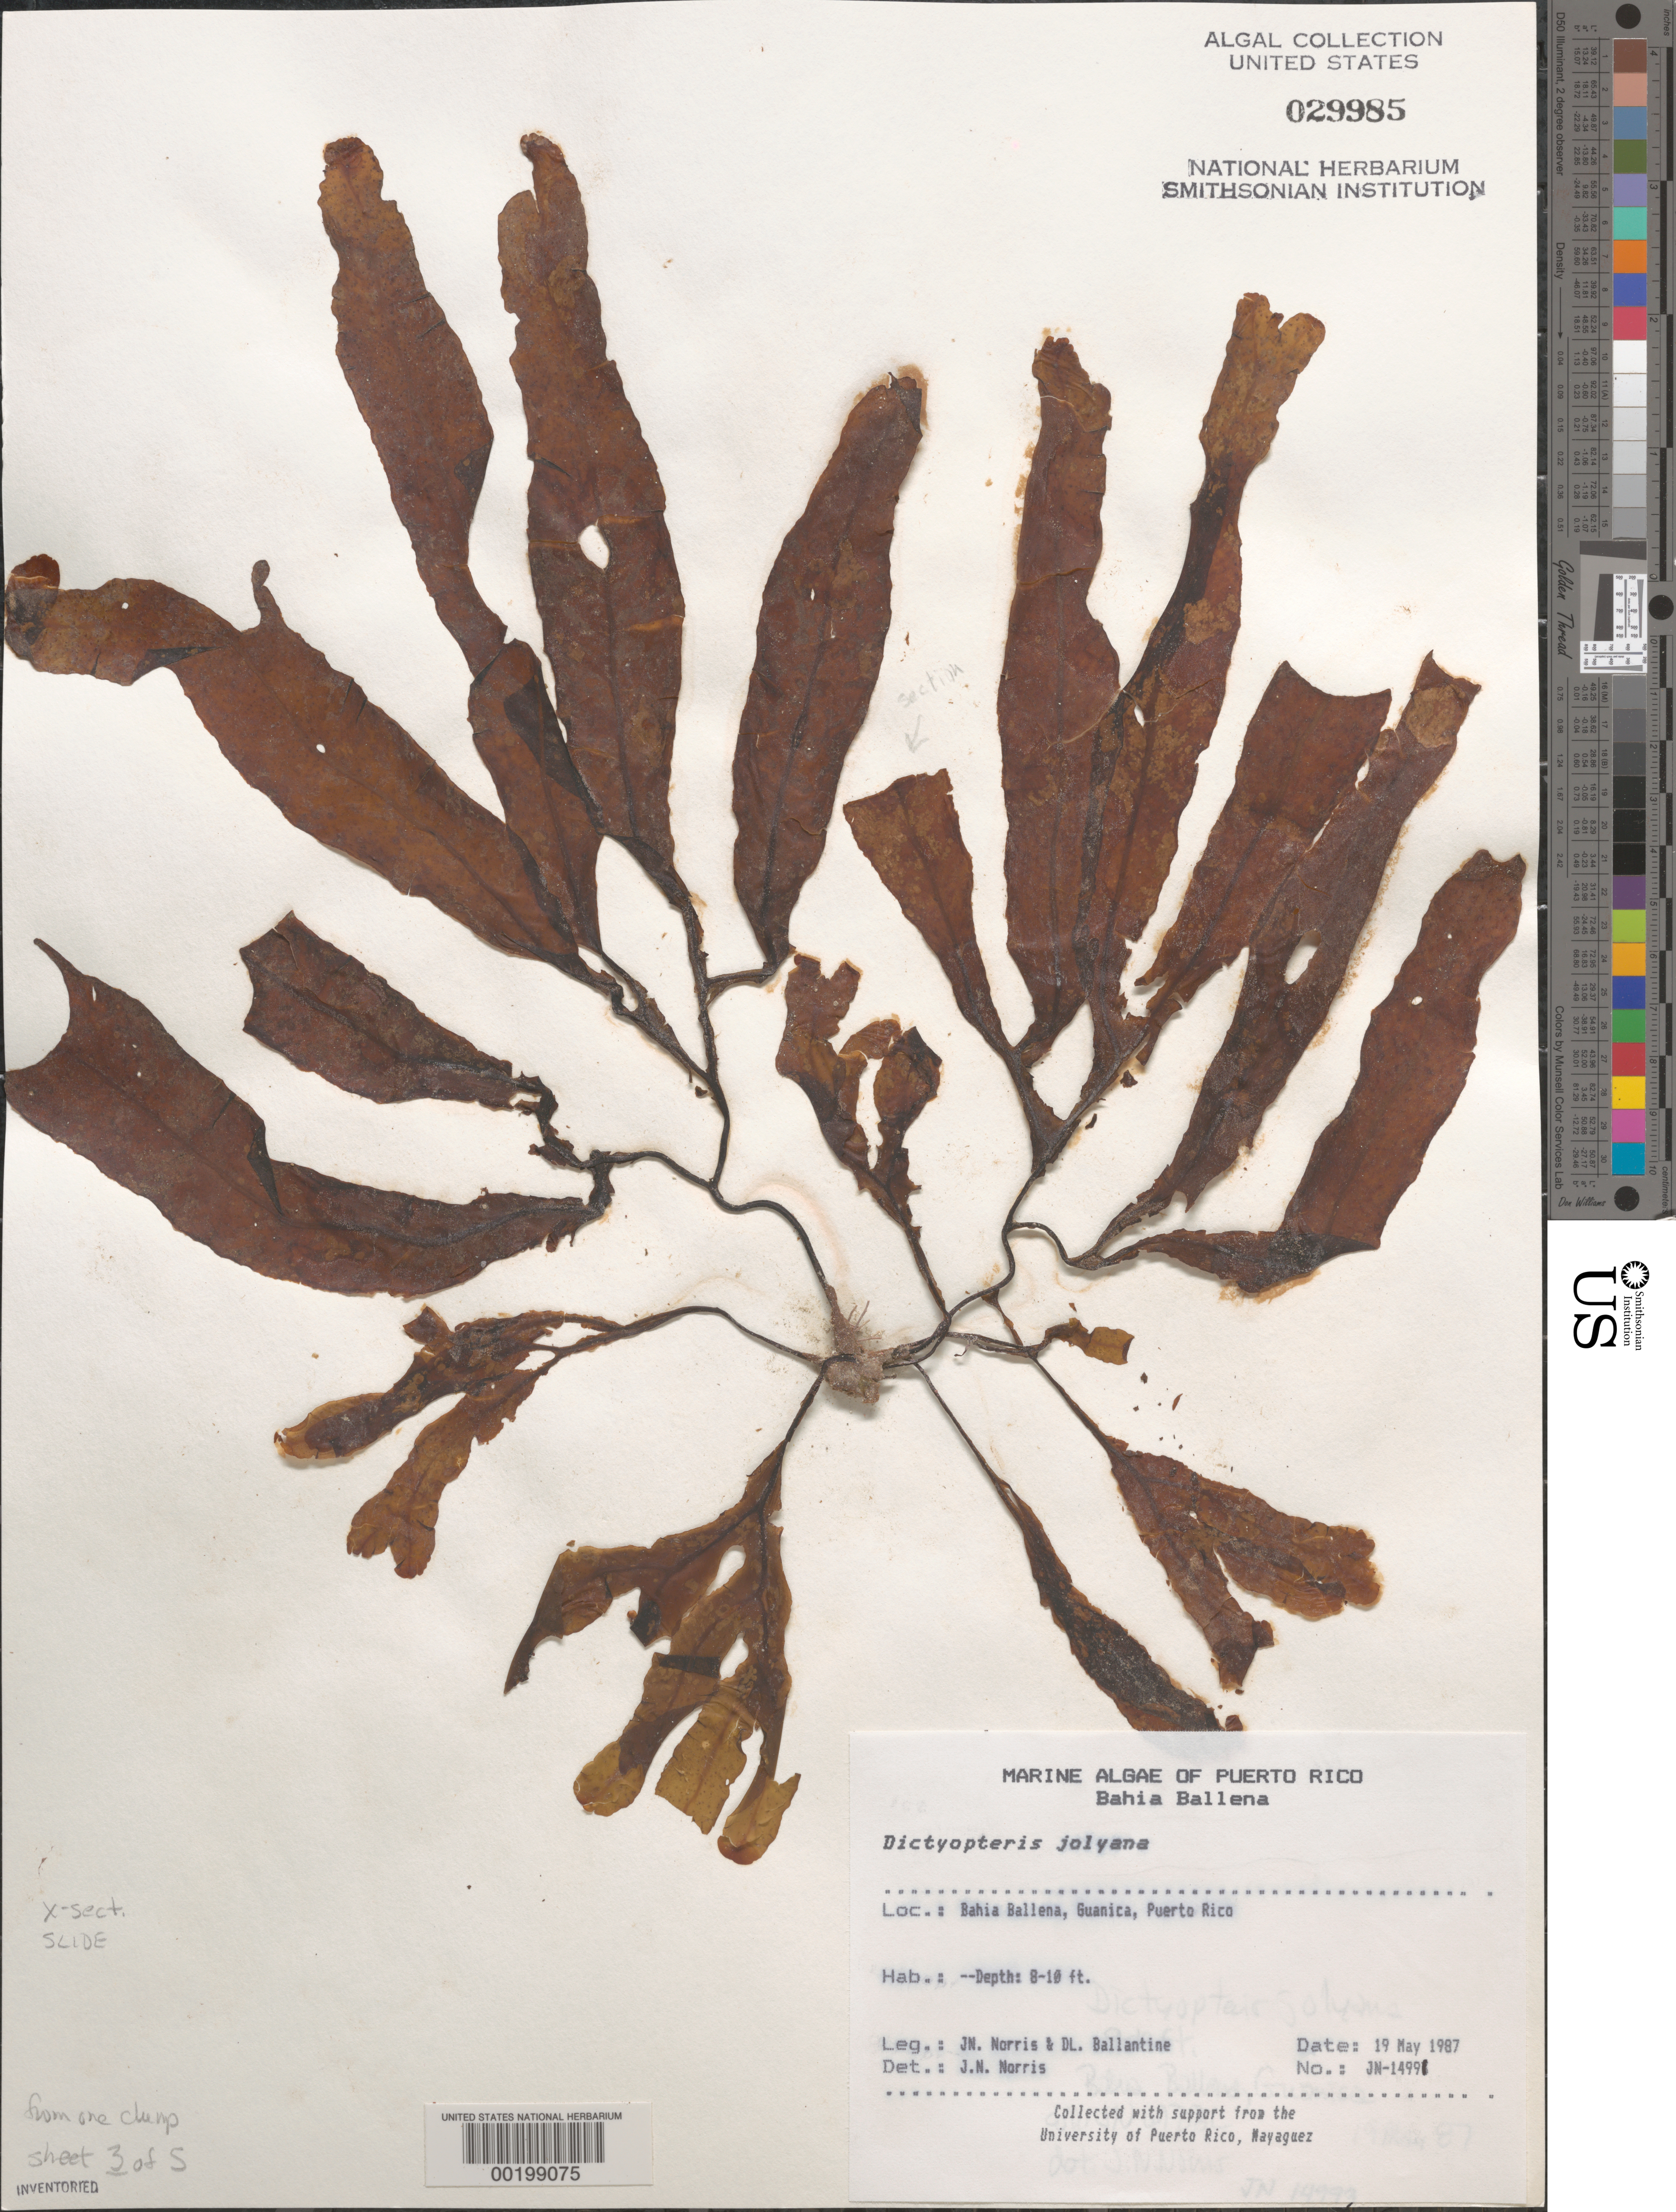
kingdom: Chromista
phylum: Ochrophyta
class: Phaeophyceae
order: Dictyotales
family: Dictyotaceae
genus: Dictyopteris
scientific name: Dictyopteris jolyana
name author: E.C. Oliveira & R.P. Furtado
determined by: Norris, James N.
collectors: J. N. Norris & D.L. Ballantine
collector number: JN-14991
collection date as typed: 19 May 1987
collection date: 1987-05-19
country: Puerto Rico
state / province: Guanica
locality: Bahia Ballena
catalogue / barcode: US 29985